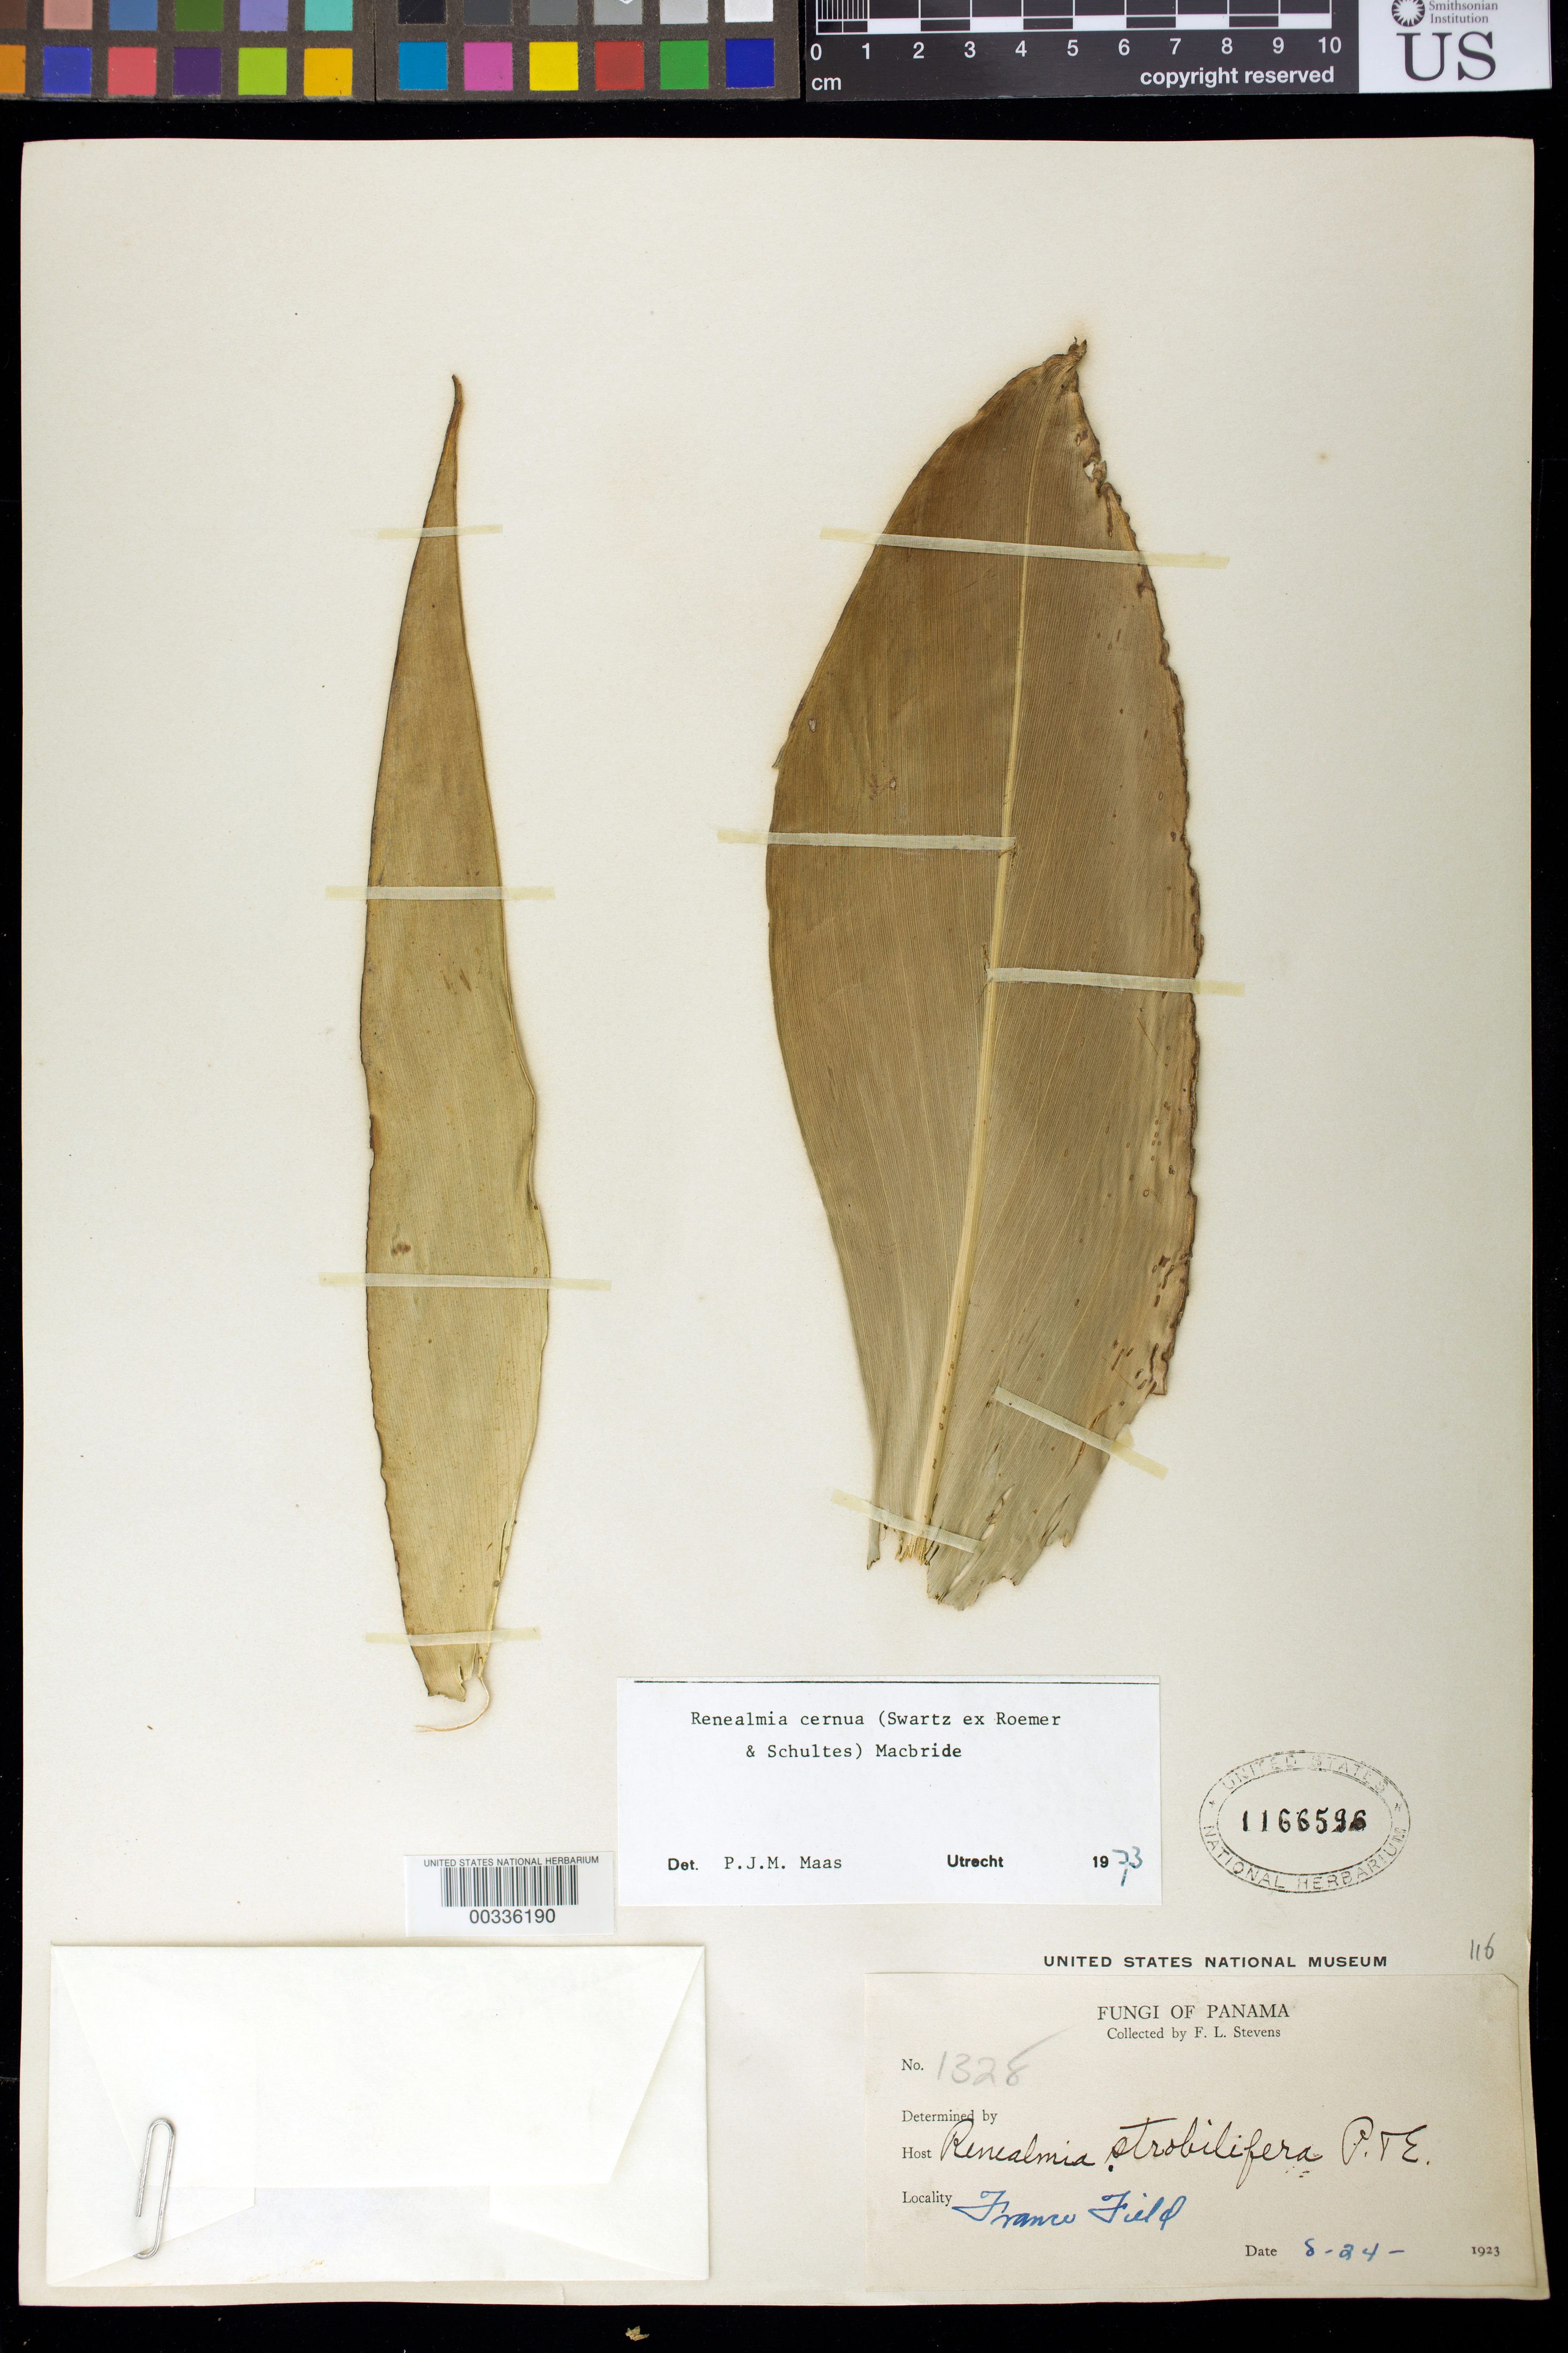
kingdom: Plantae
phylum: Tracheophyta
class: Liliopsida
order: Zingiberales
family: Zingiberaceae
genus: Renealmia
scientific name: Renealmia cernua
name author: (Sw. ex Roem. & Schult.) J.F. Macbr.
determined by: Maas, Paul J. M.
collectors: F. L. Stevens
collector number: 1328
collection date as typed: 24 Aug 1923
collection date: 1923-08-24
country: Panama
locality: France Field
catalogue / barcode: US 1166596